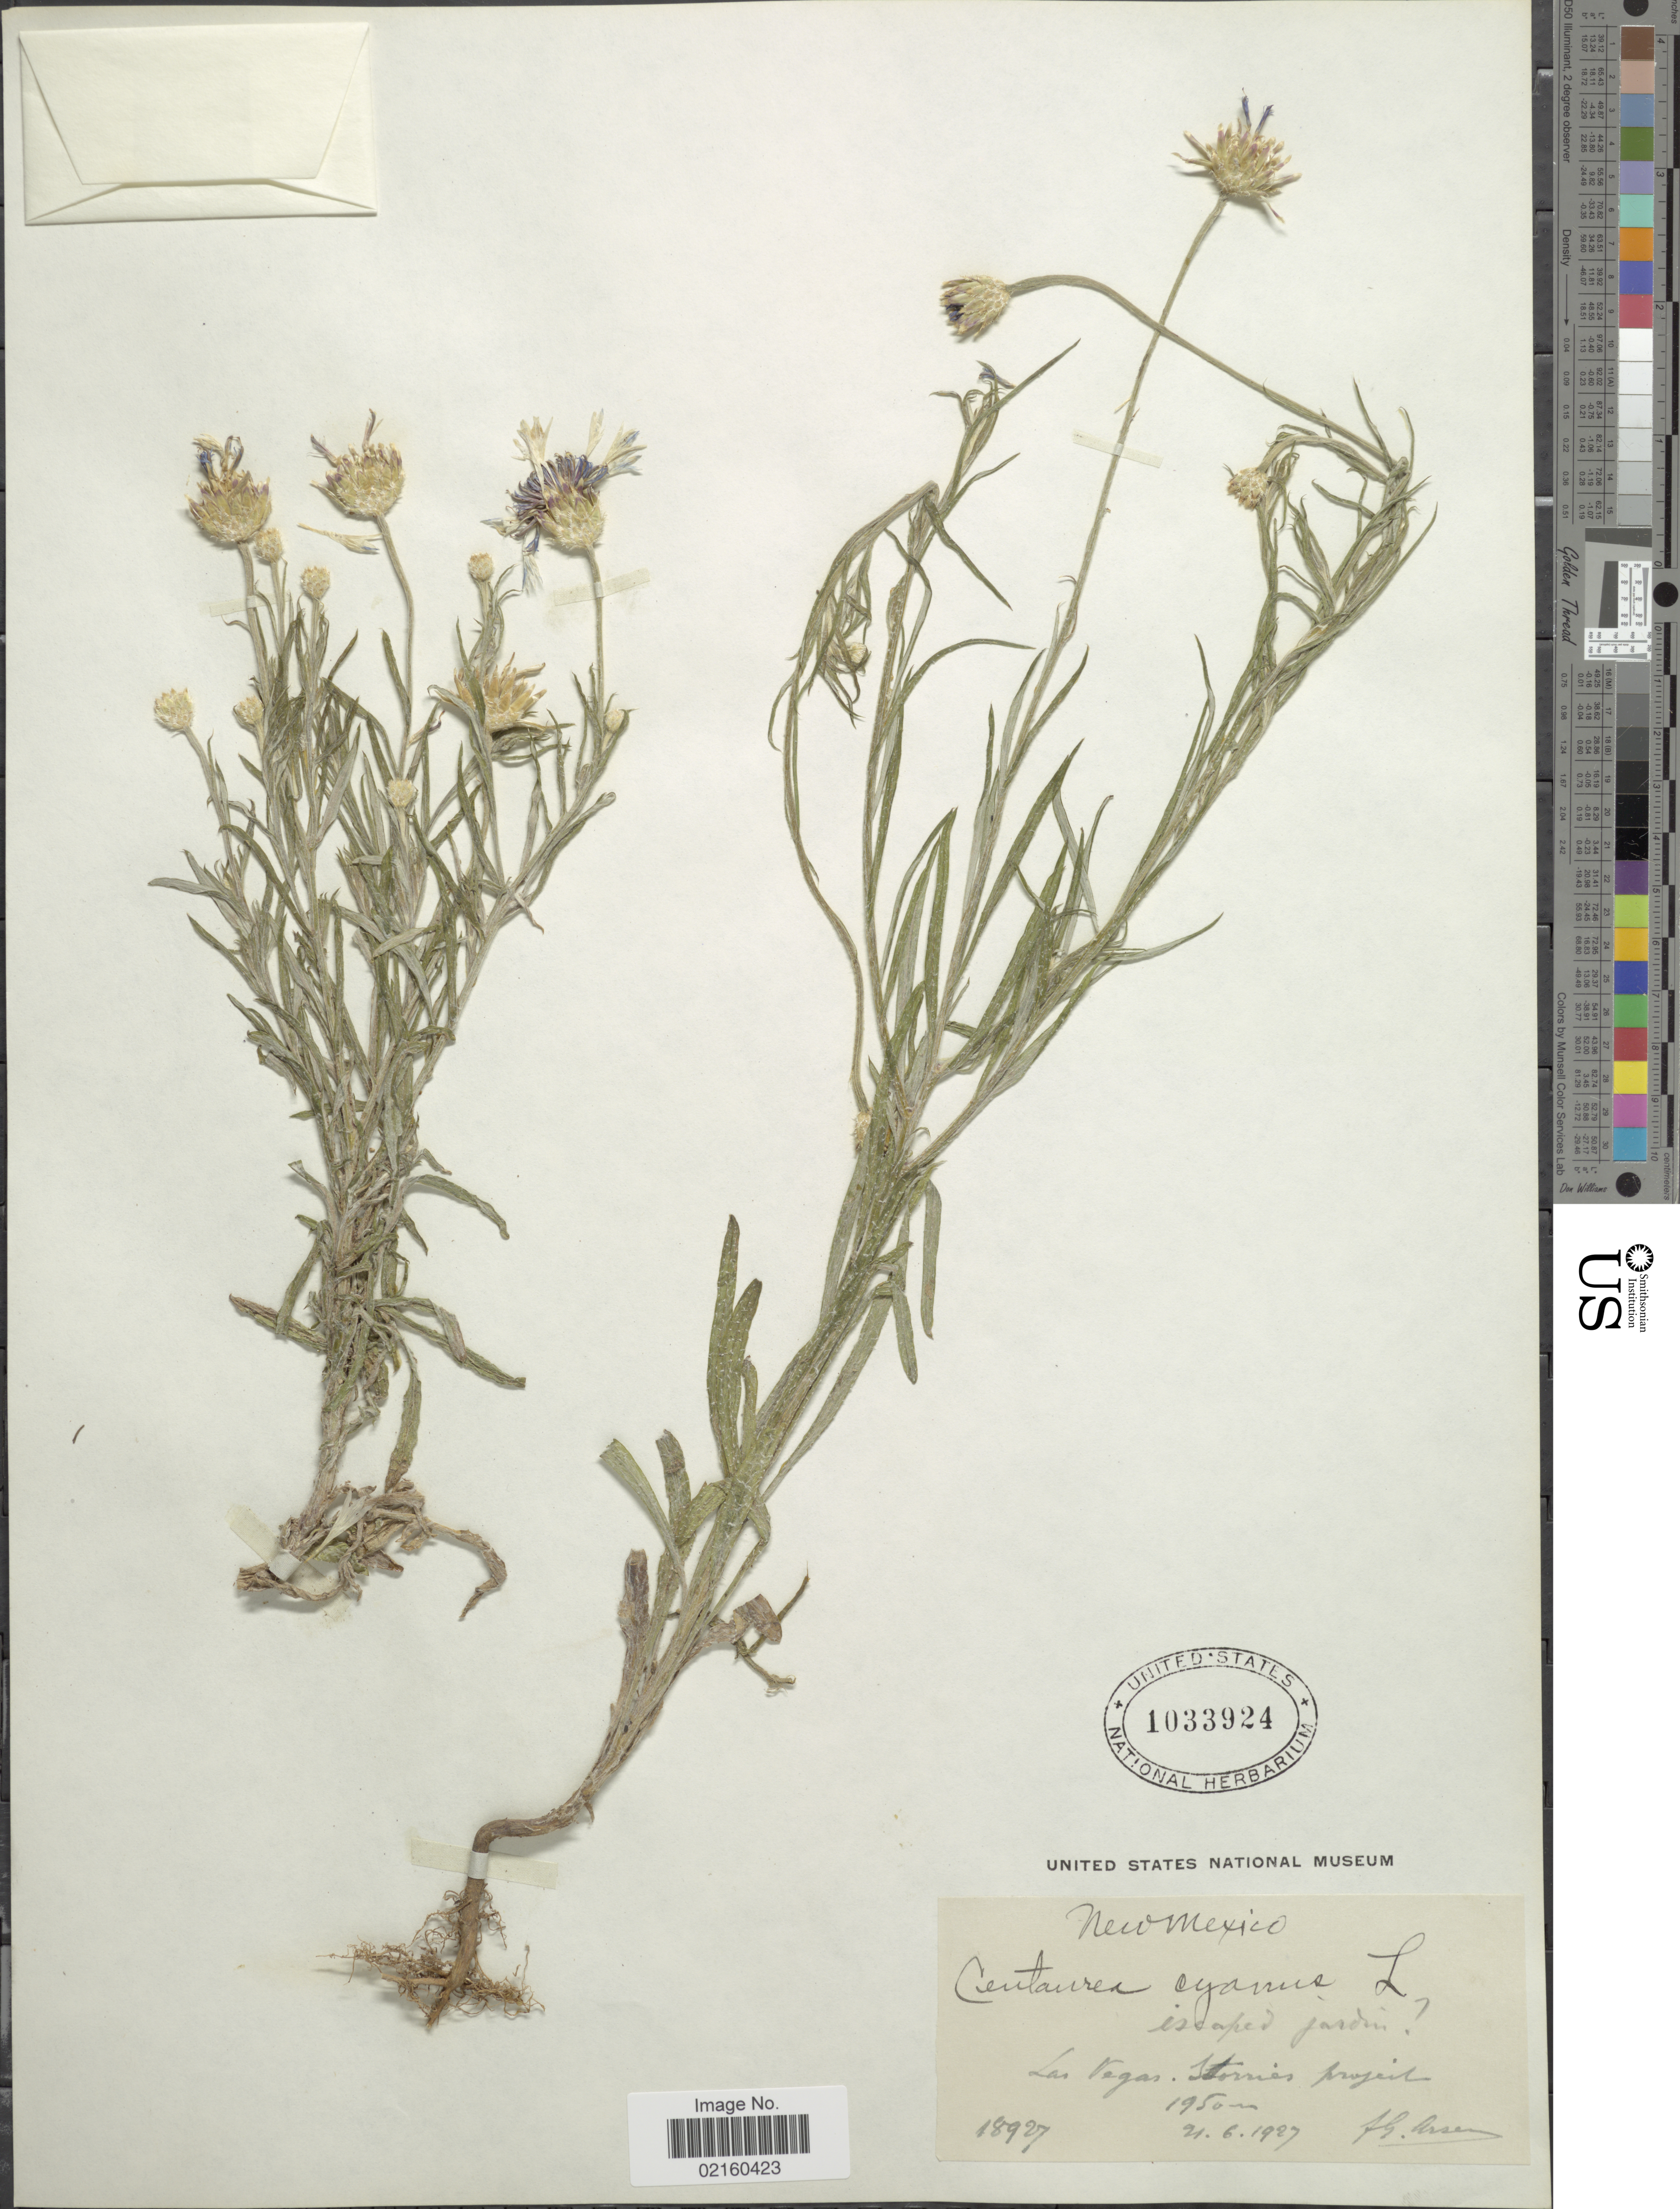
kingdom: Plantae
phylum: Tracheophyta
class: Magnoliopsida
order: Asterales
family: Asteraceae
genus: Centaurea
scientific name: Centaurea cyanus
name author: L.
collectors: Bro. G. Arsène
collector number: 18927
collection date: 1927-06-21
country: United States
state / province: New Mexico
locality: Las Vegas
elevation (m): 1950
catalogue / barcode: US 1033924